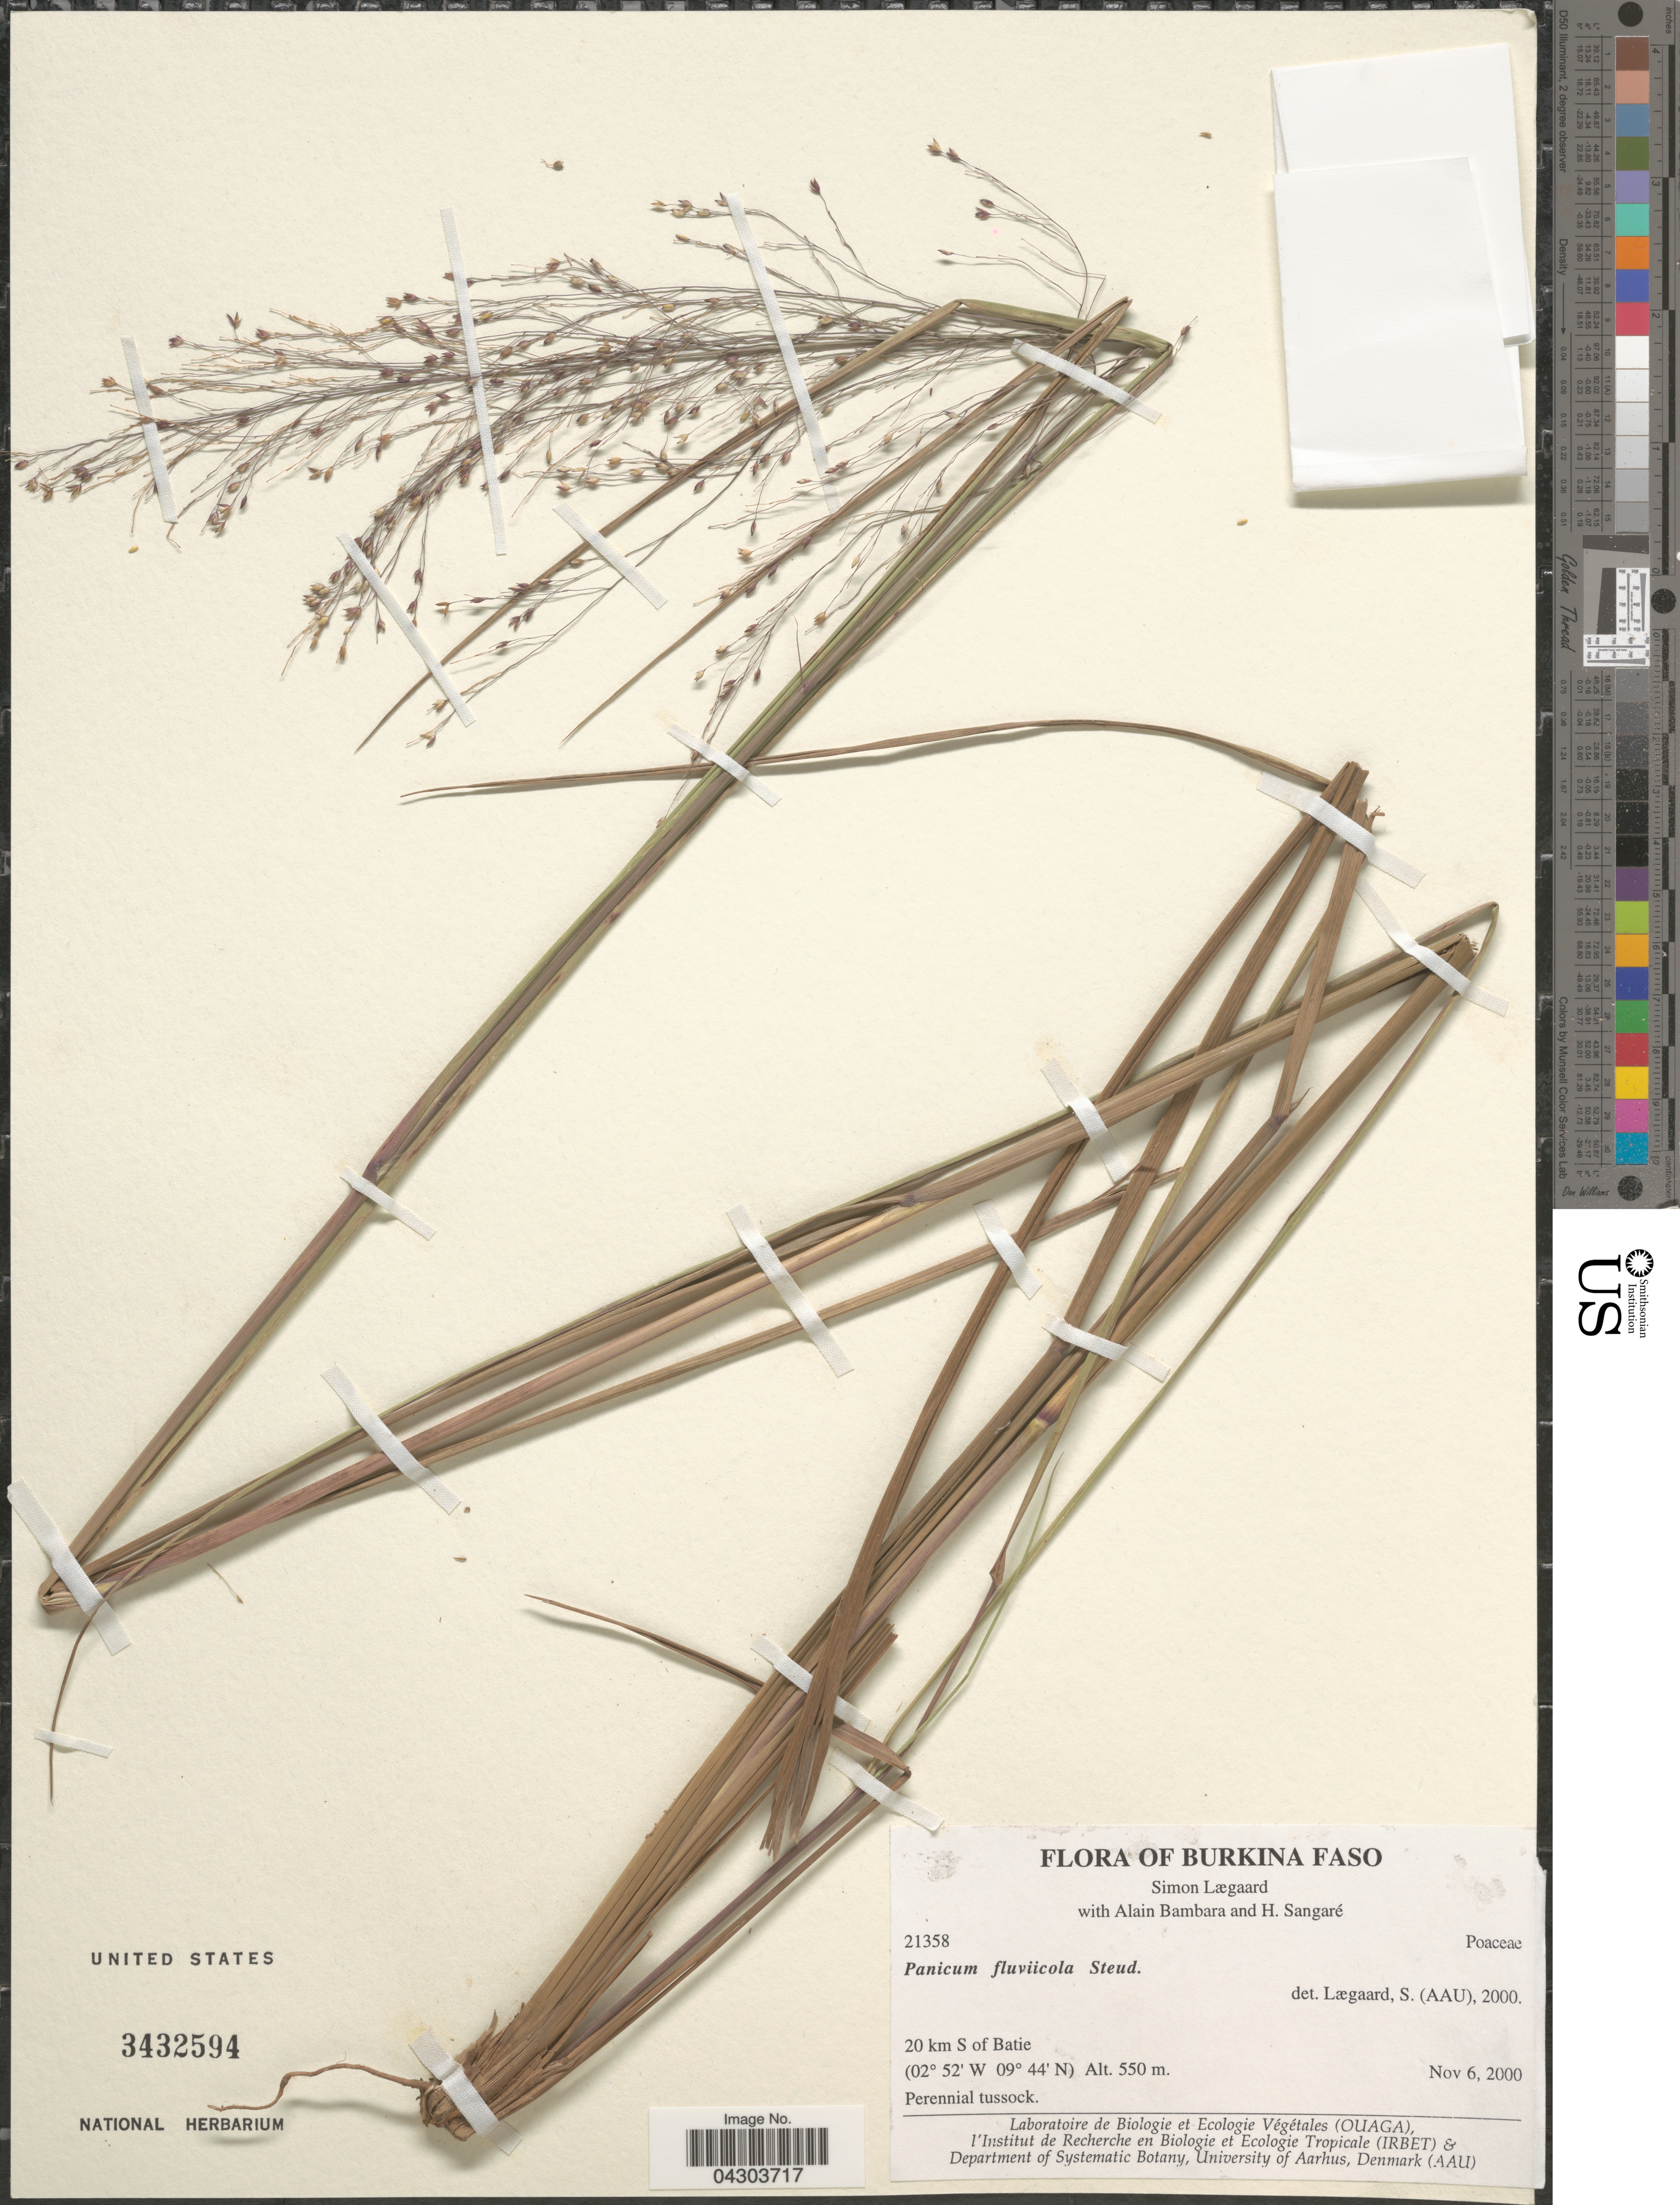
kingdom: Plantae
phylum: Tracheophyta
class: Liliopsida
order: Poales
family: Poaceae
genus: Panicum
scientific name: Panicum fluviicola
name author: Steud.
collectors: S. Lægaard, A. Bambara & H. Sangaré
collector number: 21358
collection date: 2000-11-06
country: Burkina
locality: Burkina Faso. 20 km S of Batie.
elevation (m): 550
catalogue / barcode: US 3432594